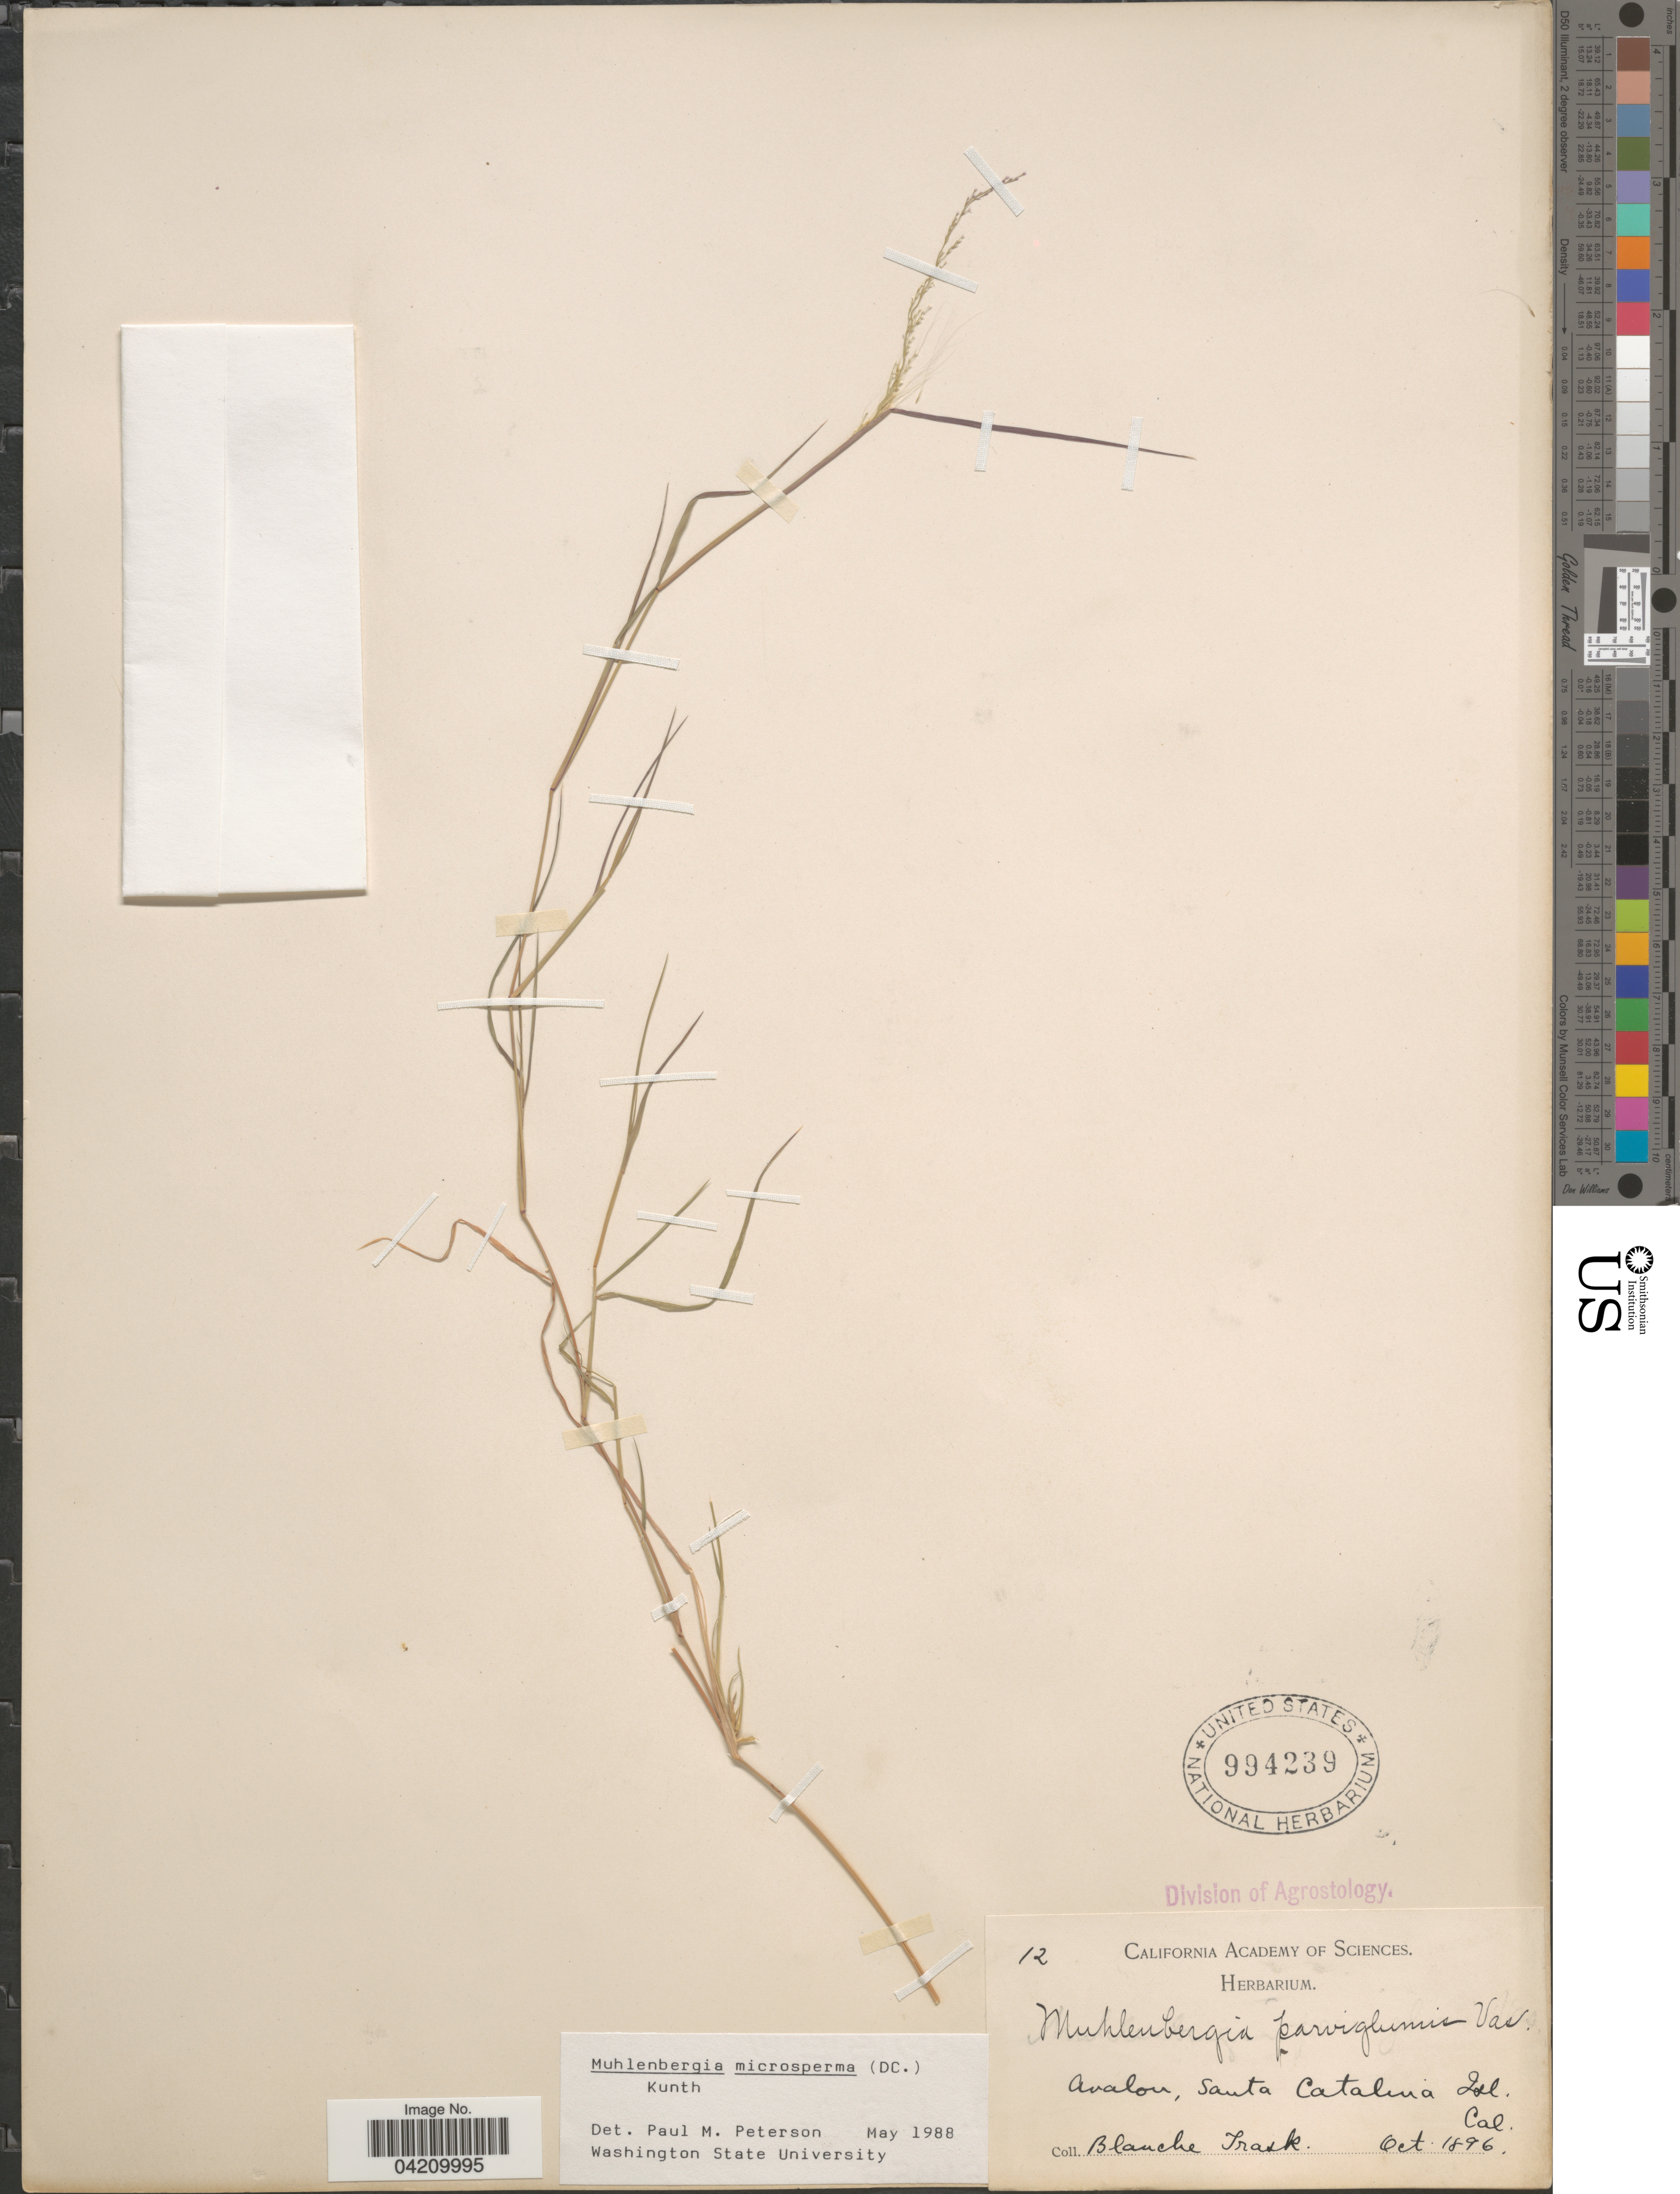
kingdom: Plantae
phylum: Tracheophyta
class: Liliopsida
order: Poales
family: Poaceae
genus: Muhlenbergia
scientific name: Muhlenbergia microsperma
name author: (DC.) Kunth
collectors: B. Trask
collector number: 12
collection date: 1896-10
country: United States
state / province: California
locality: Avalon, Santa Catalina Isl.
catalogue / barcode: US 994239